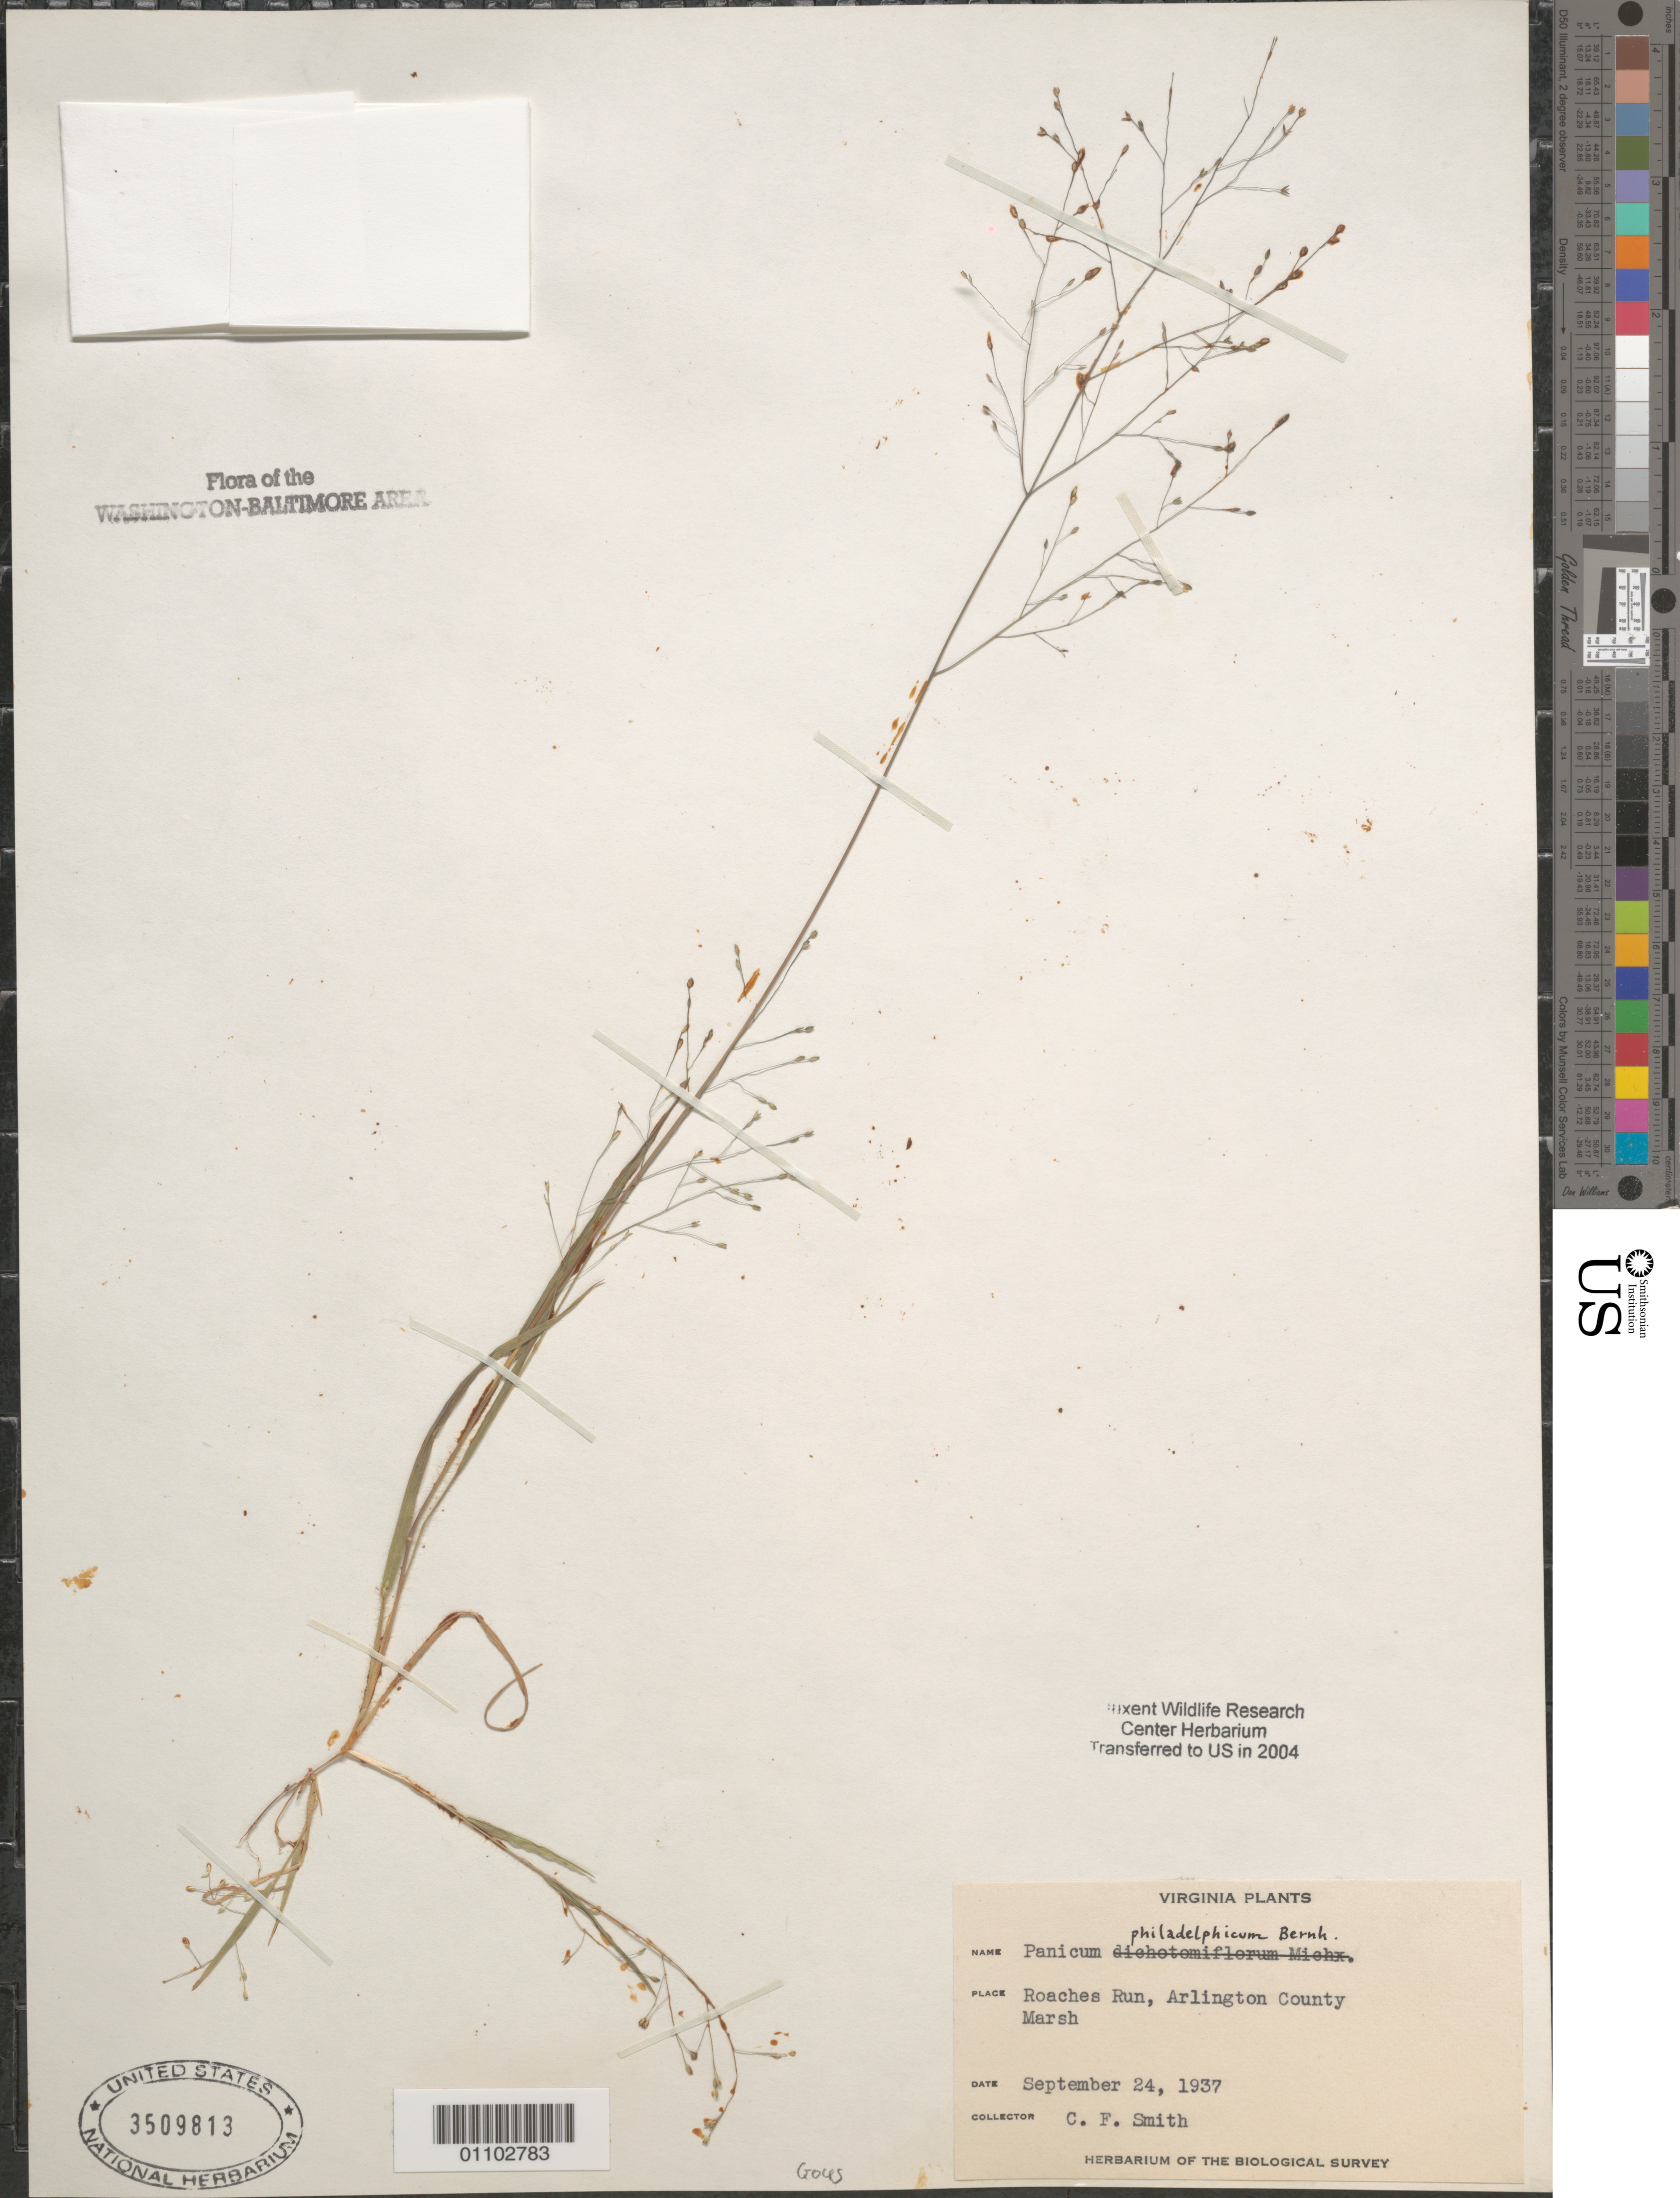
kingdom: Plantae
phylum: Tracheophyta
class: Liliopsida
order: Poales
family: Poaceae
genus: Panicum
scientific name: Panicum philadelphicum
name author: Bernh. ex Trin.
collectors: C. F. Smith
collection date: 1937-09-24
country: United States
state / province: Virginia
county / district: Arlington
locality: Roaches Run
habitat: Marsh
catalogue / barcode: US 3509813